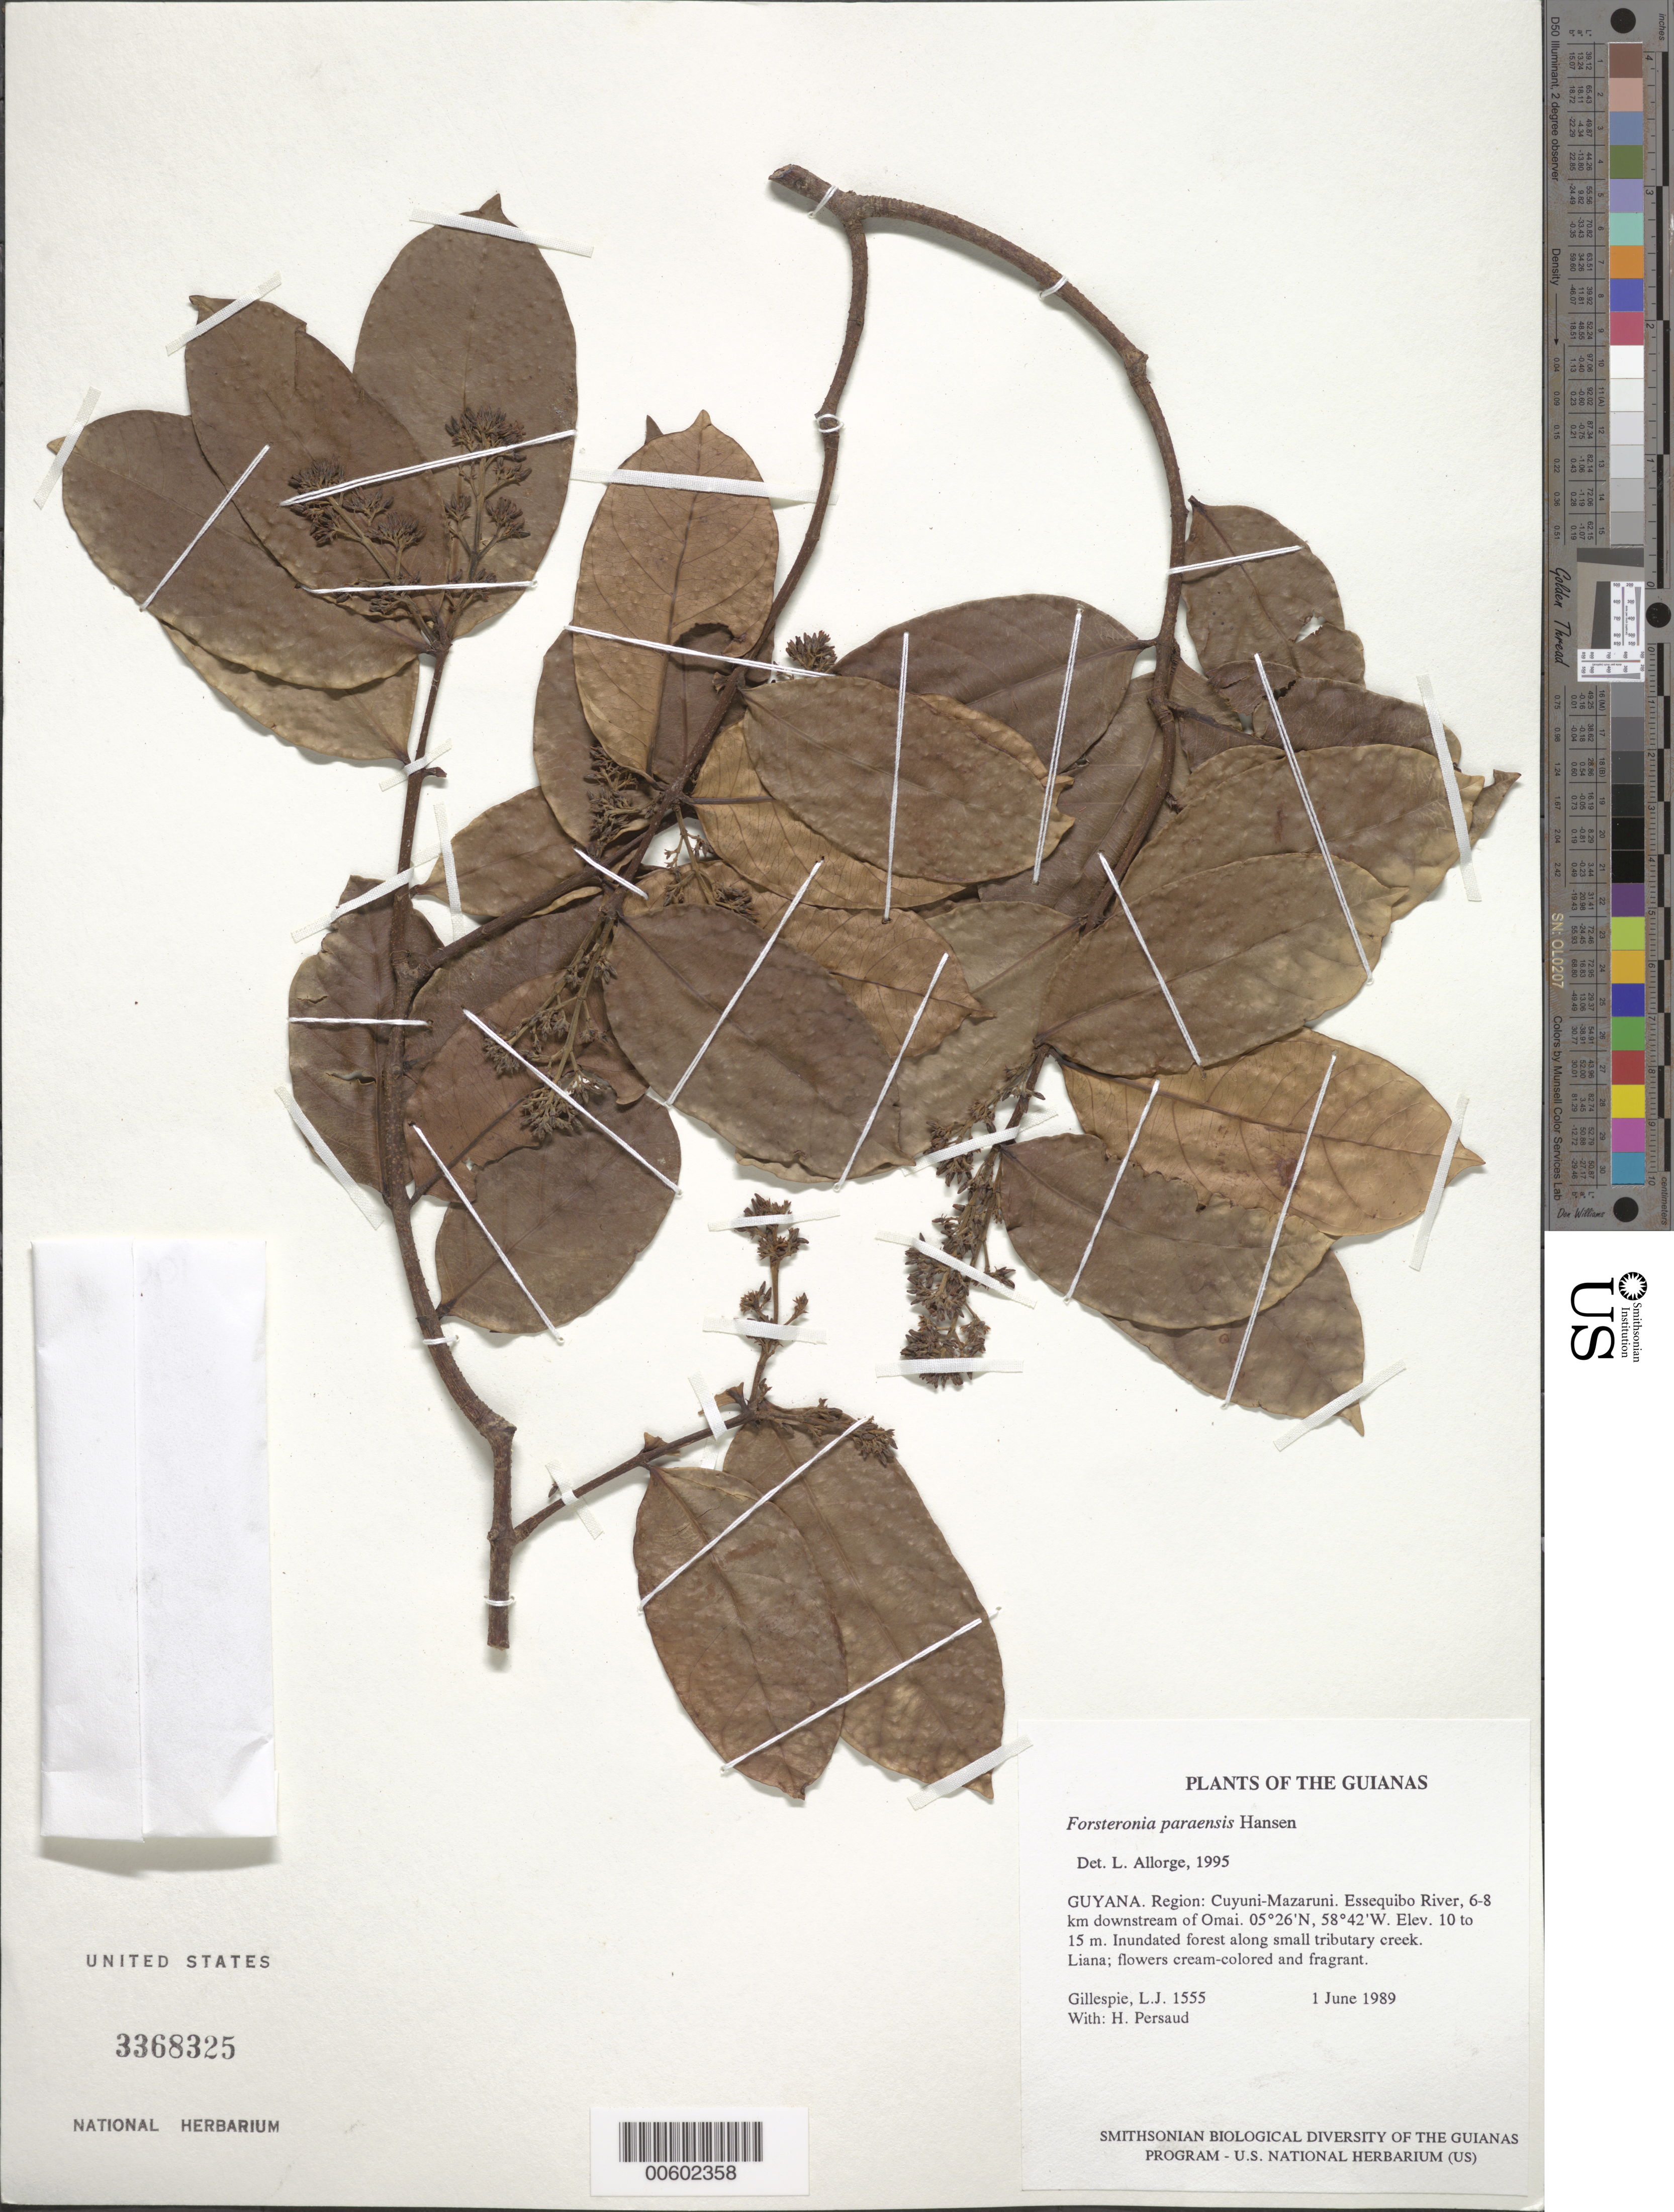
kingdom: Plantae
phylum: Tracheophyta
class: Magnoliopsida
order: Gentianales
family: Apocynaceae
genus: Forsteronia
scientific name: Forsteronia paraensis B.F. Hansen, ined.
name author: B.F. Hansen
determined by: Allorge, L.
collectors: L. J. Gillespie & H. Persaud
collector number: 1555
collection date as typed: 1 June 1989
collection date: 1989-06-01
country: Guyana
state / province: Cuyuni-Mazaruni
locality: Essequibo River, 6-8 km downstream of Omai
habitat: Inundated forest along small tributary creek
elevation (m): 10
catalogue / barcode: US 3368325